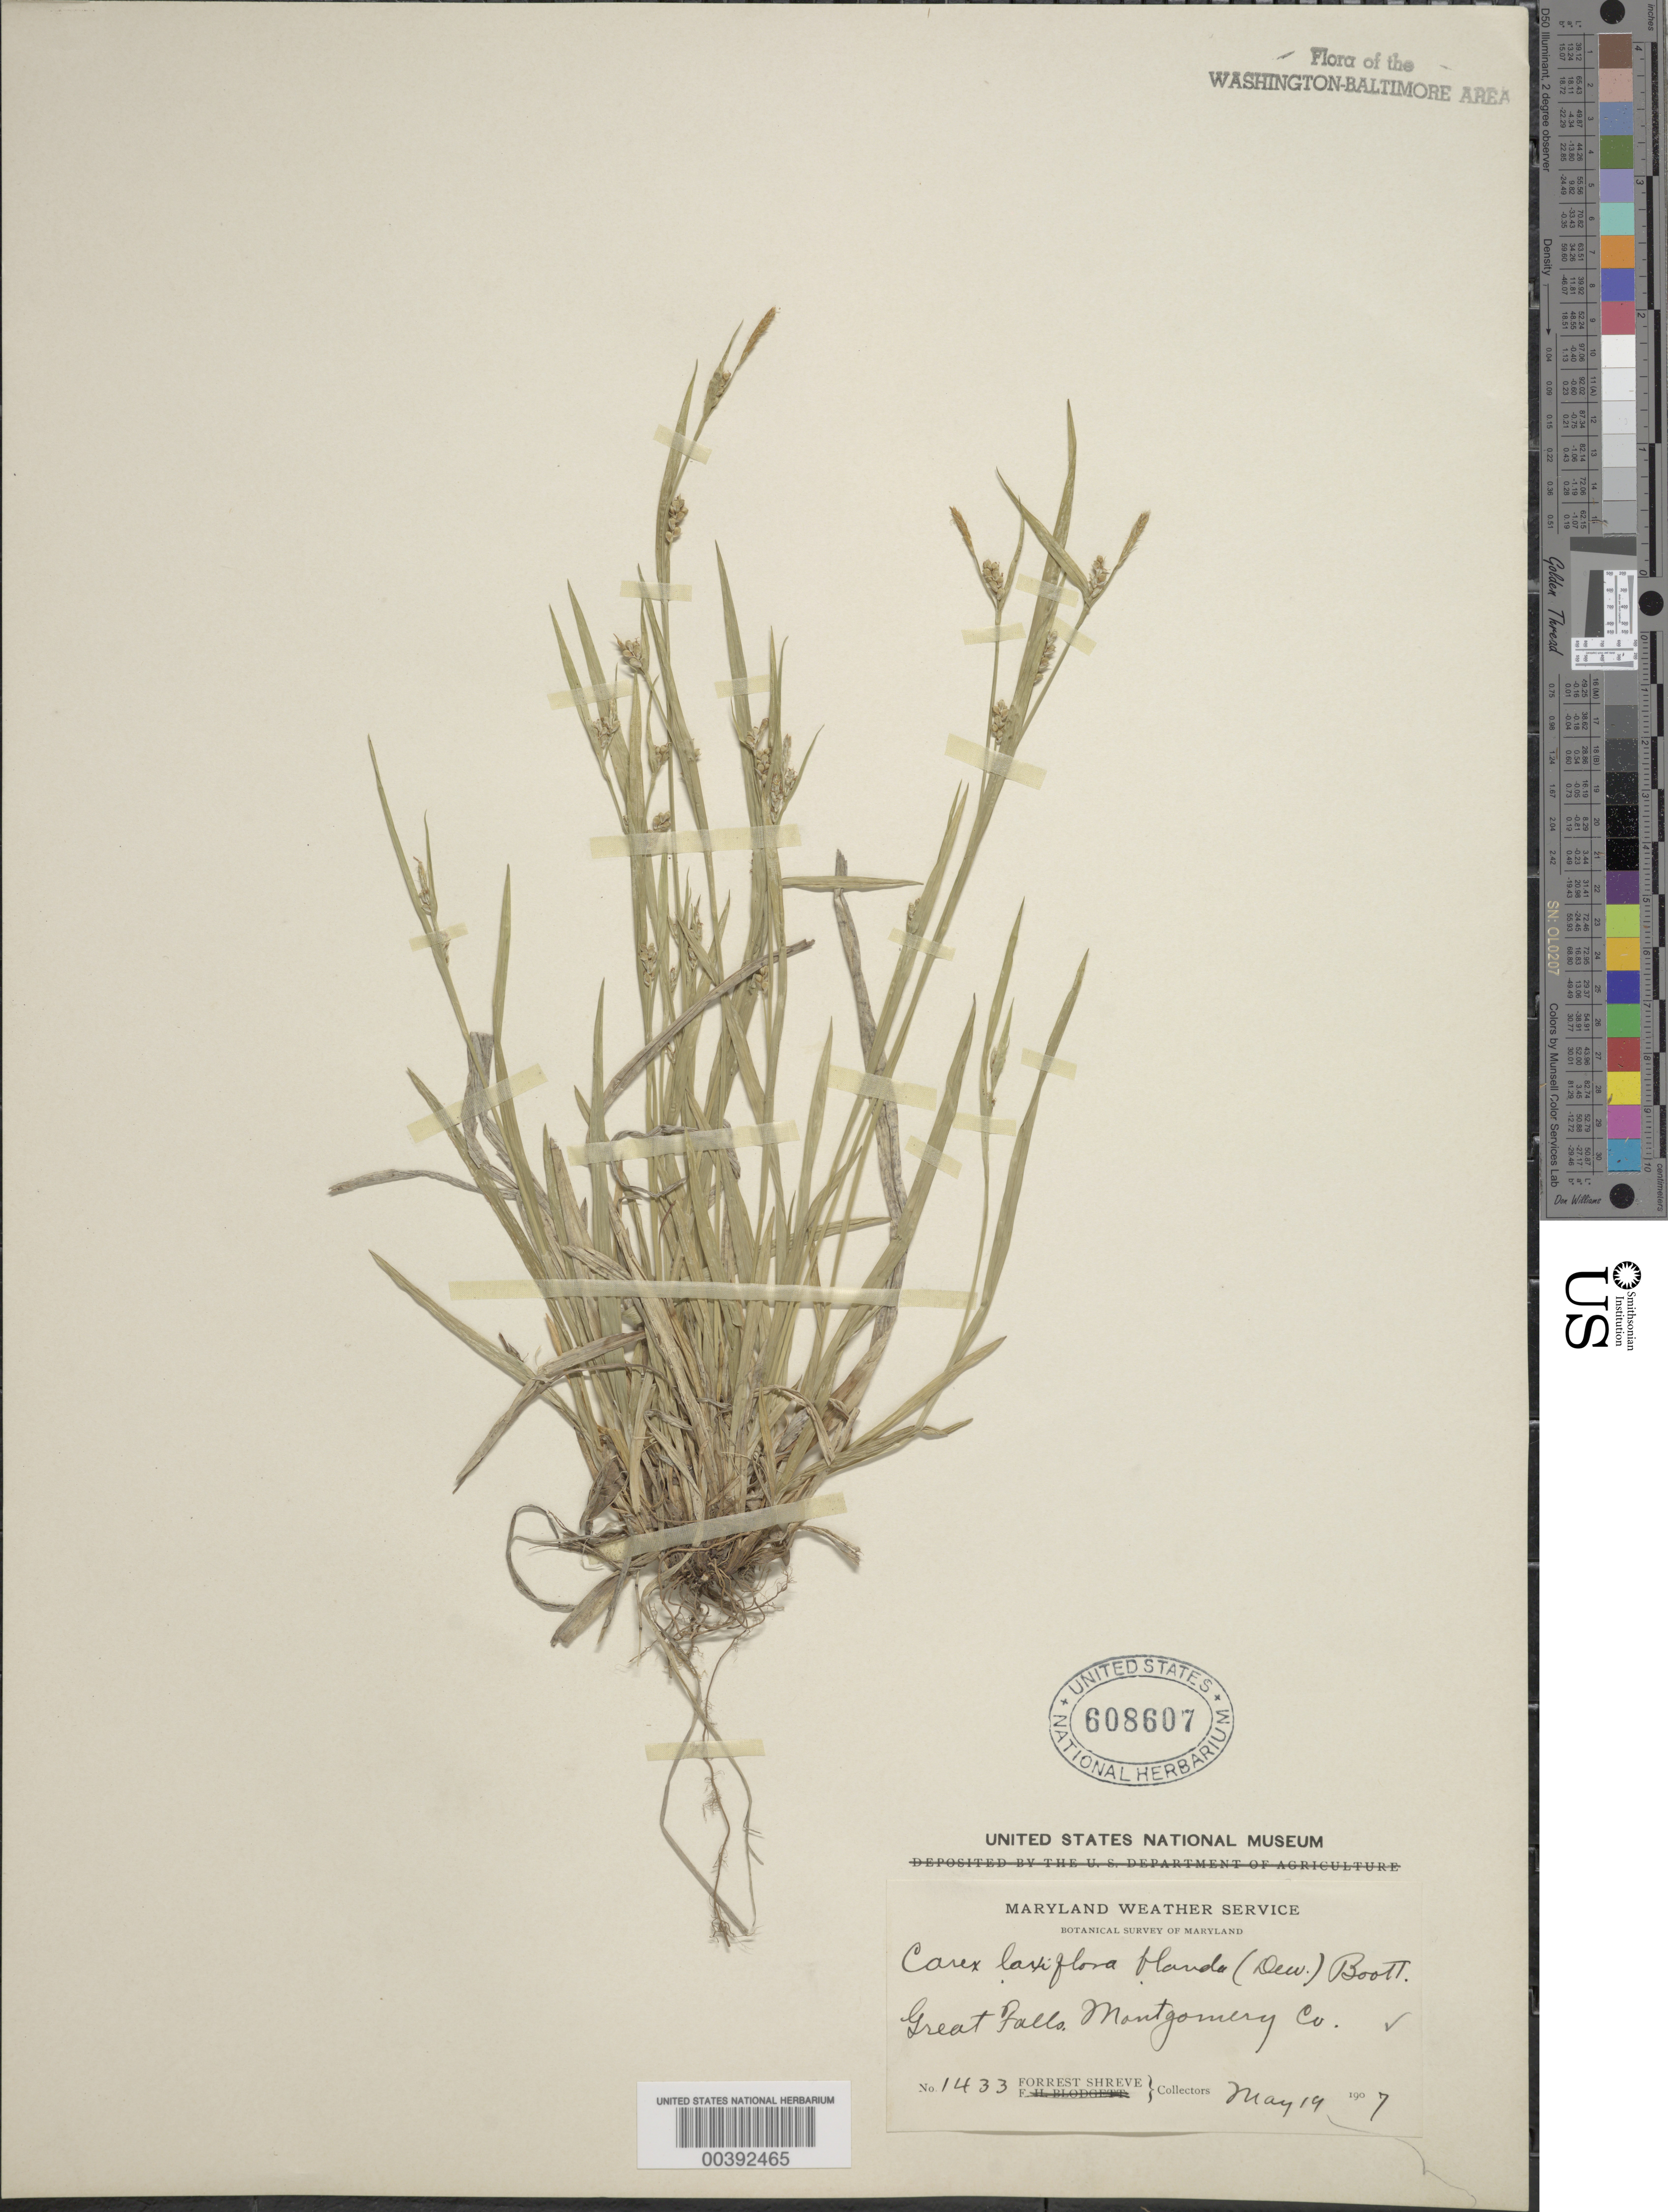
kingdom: Plantae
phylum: Tracheophyta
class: Liliopsida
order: Poales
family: Cyperaceae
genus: Carex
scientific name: Carex gracilescens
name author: Steud.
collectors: F. Shreve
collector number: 1433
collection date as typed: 19 May 1907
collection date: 1907-05-19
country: United States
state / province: Maryland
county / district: Montgomery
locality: Great Falls C. & O. Canal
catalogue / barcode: US 608607